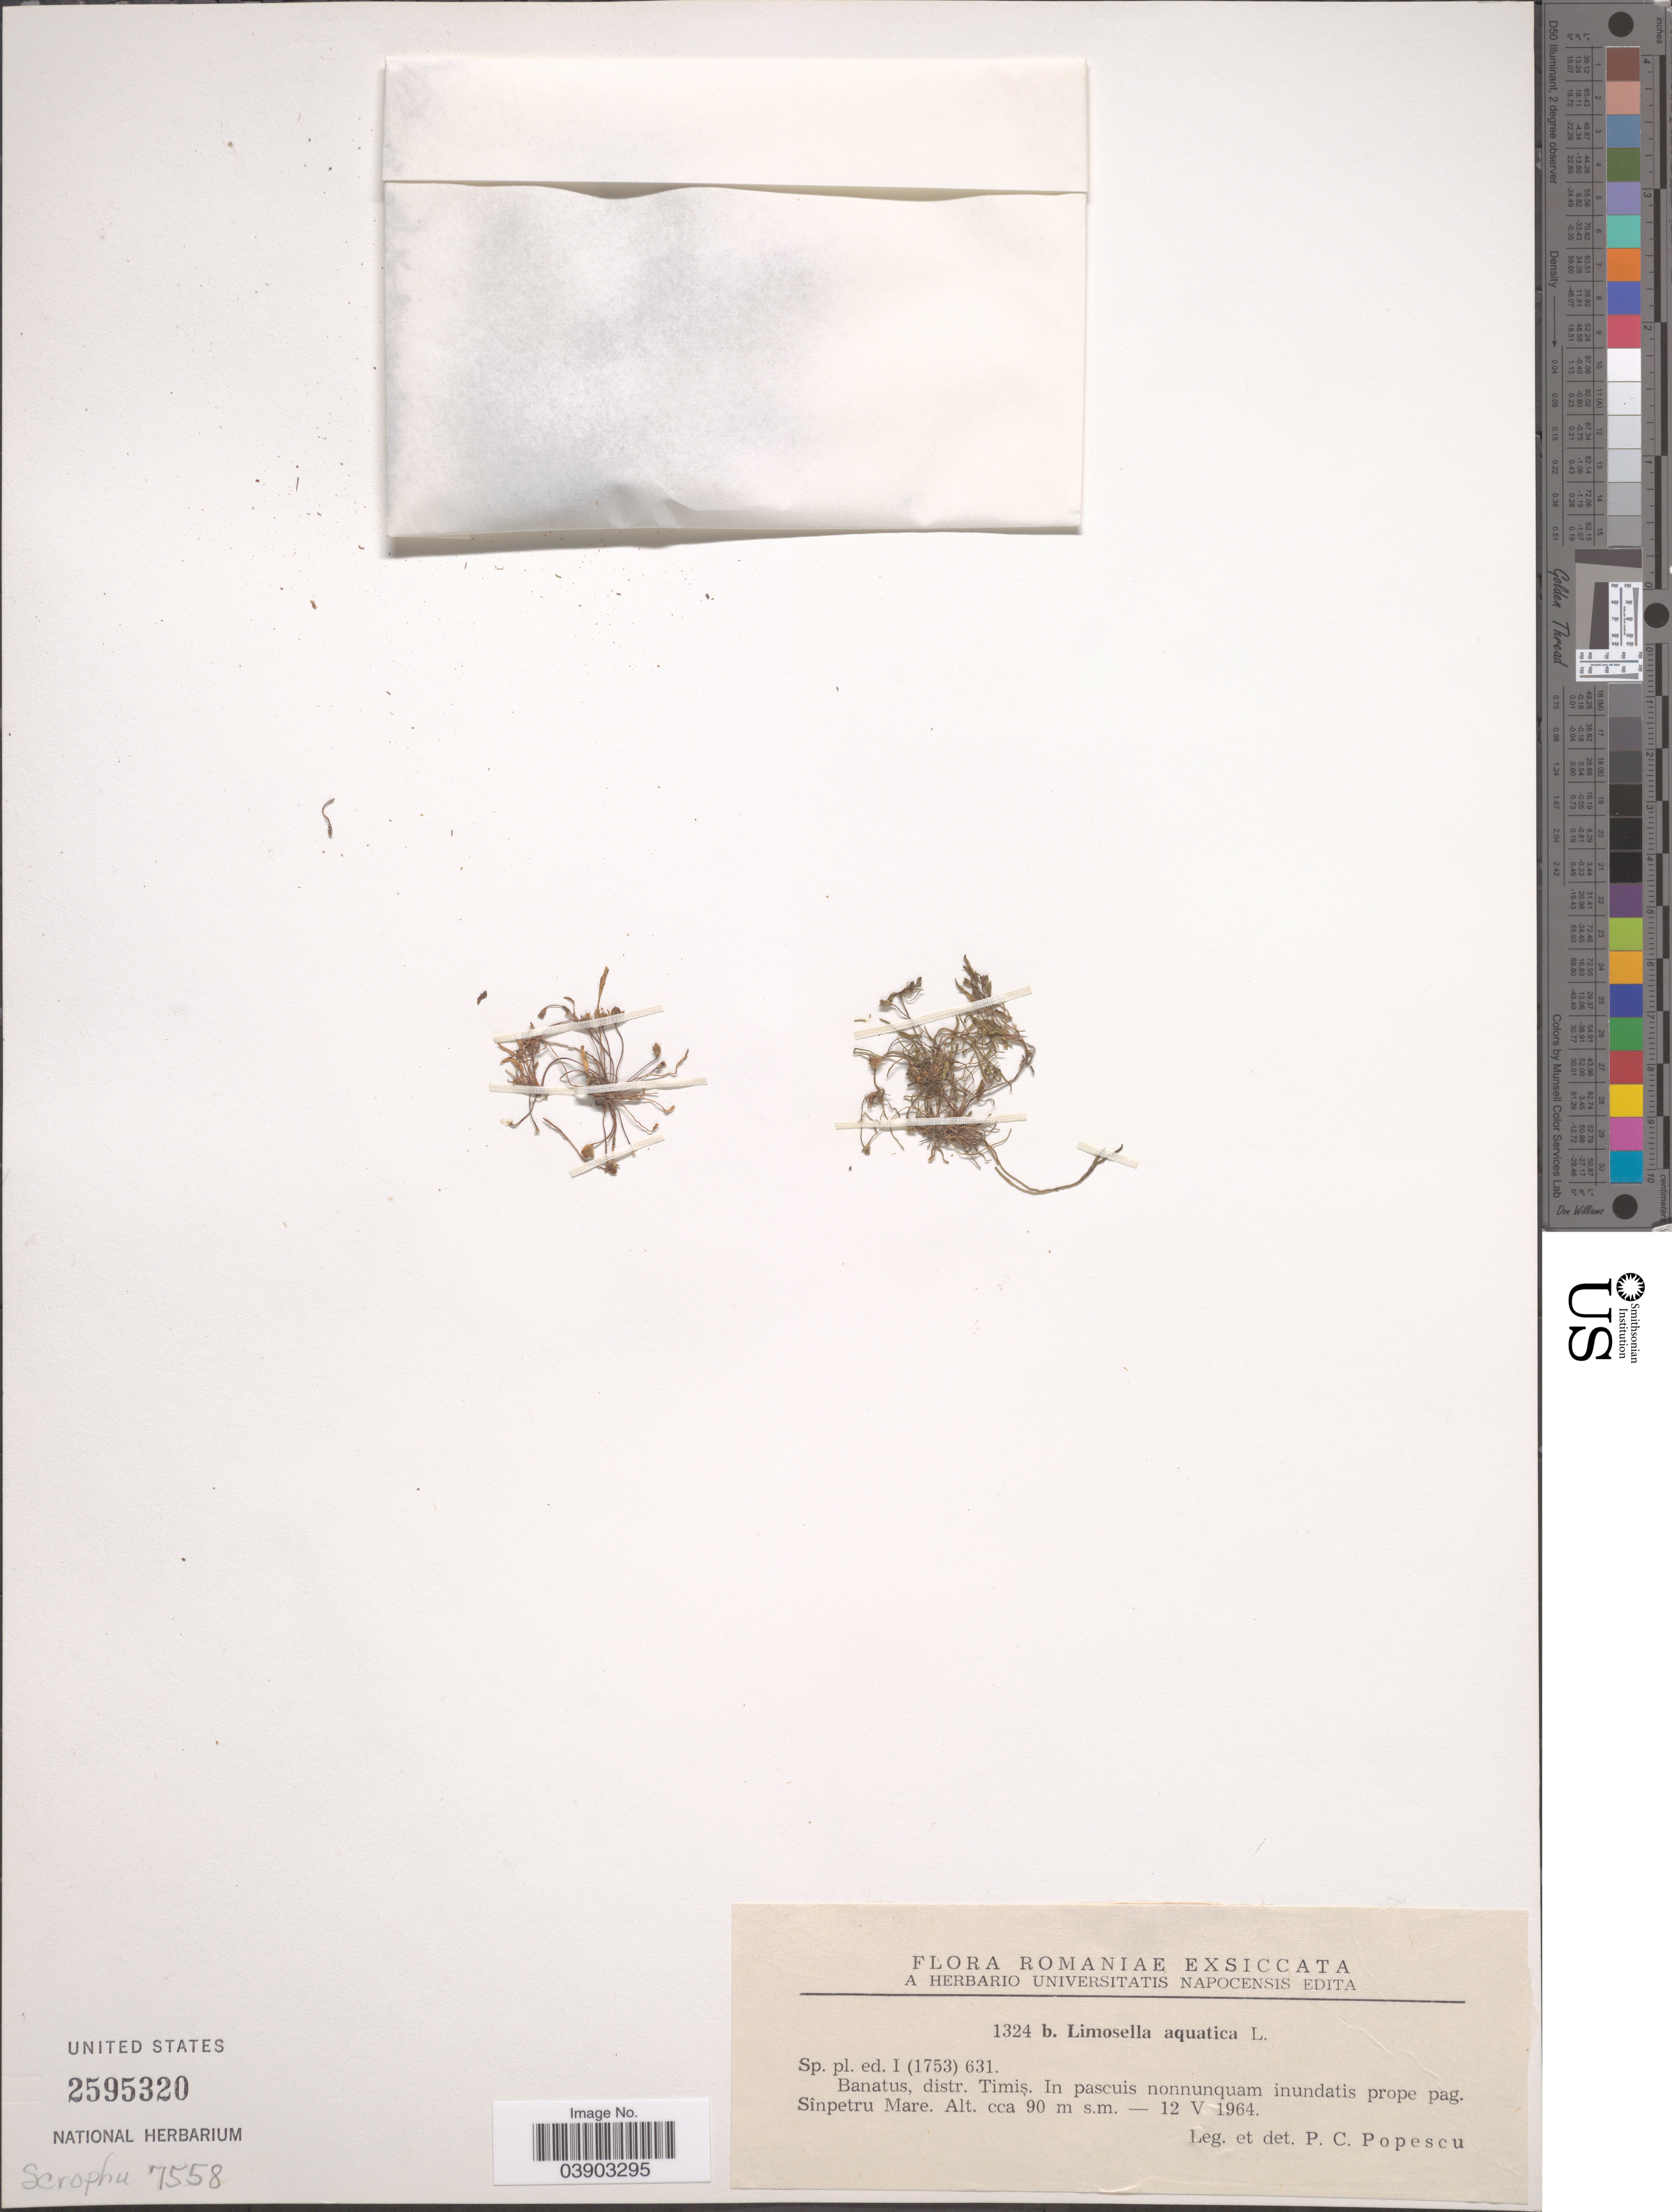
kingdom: Plantae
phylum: Tracheophyta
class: Magnoliopsida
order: Lamiales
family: Scrophulariaceae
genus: Limosella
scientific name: Limosella aquatica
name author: L.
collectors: P. Popescu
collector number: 1324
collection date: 1964-05-12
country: Romania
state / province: Timis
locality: Romaniae. Banatus, distr. Timiş. In pascuis nonnunquam inundatis prope pag. Sînpetru Mare.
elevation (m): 90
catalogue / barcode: US 2595320